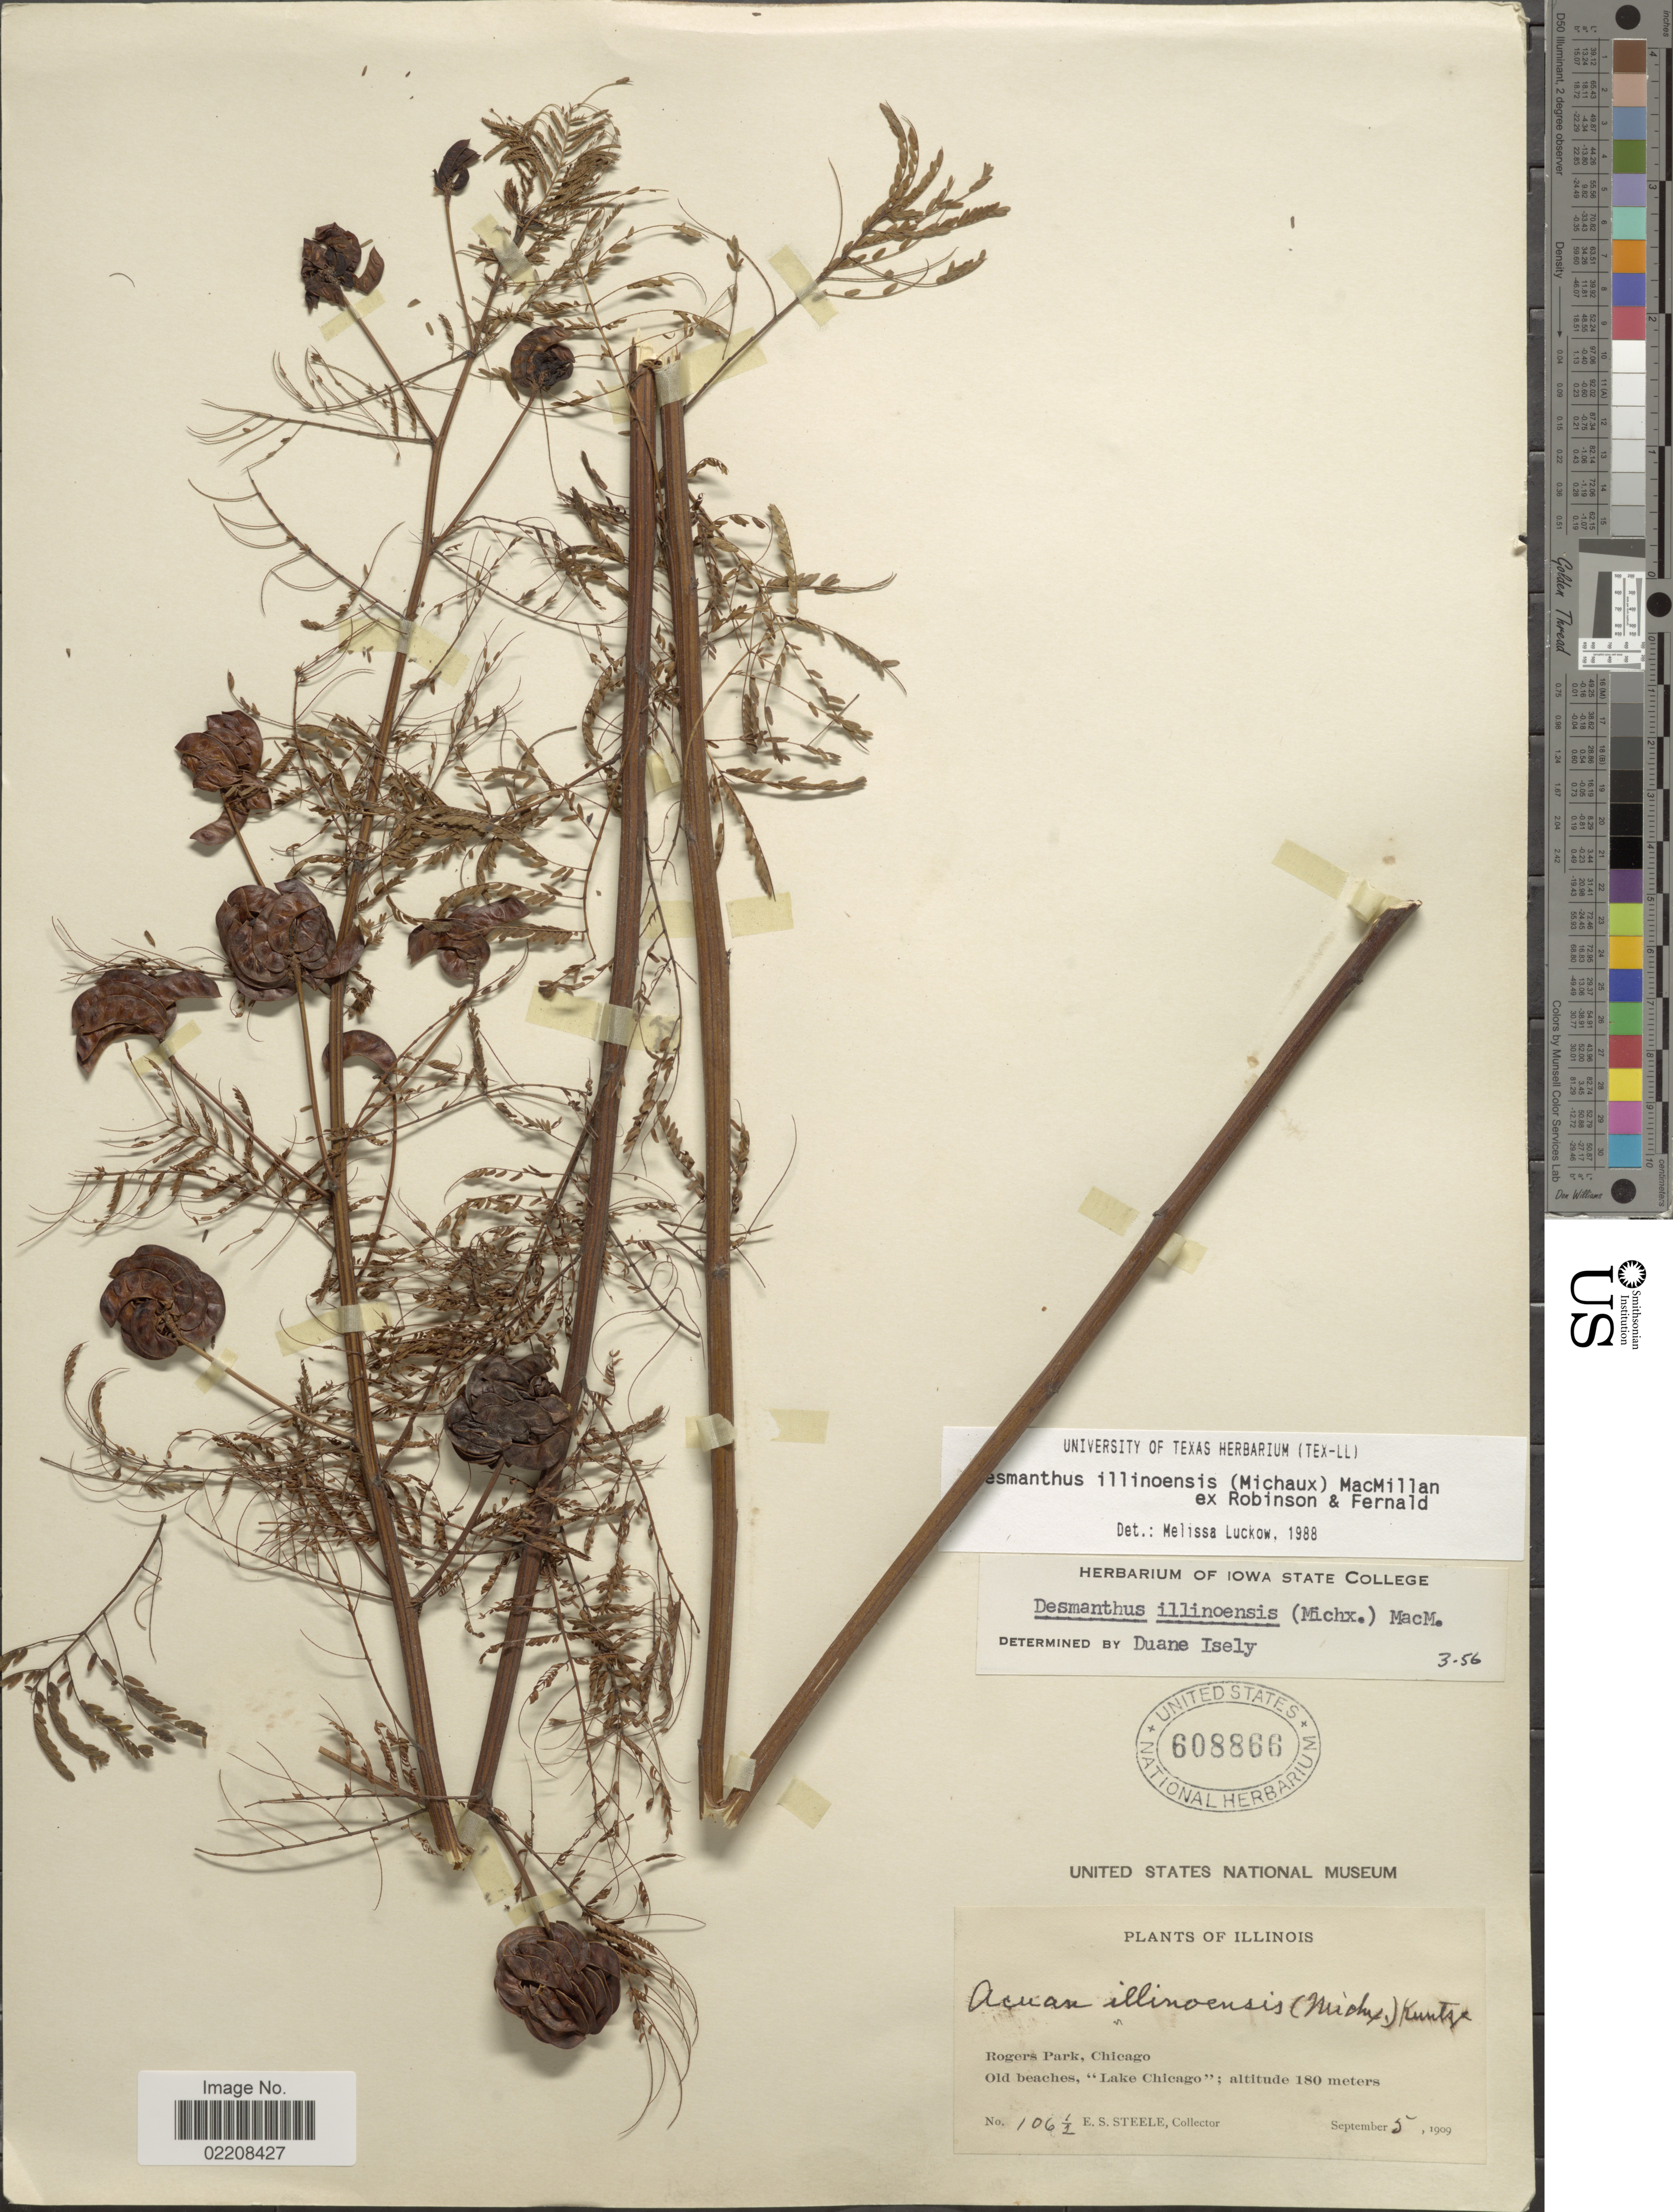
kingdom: Plantae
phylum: Tracheophyta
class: Magnoliopsida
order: Fabales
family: Fabaceae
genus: Desmanthus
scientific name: Desmanthus illinoensis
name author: (Michx.) MacMill.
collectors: E. Steele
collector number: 106½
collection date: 1909-09-05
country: United States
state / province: Illinois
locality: Rogers Park, Chicago. Old beaches, "Lake Chicago"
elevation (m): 180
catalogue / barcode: US 608866